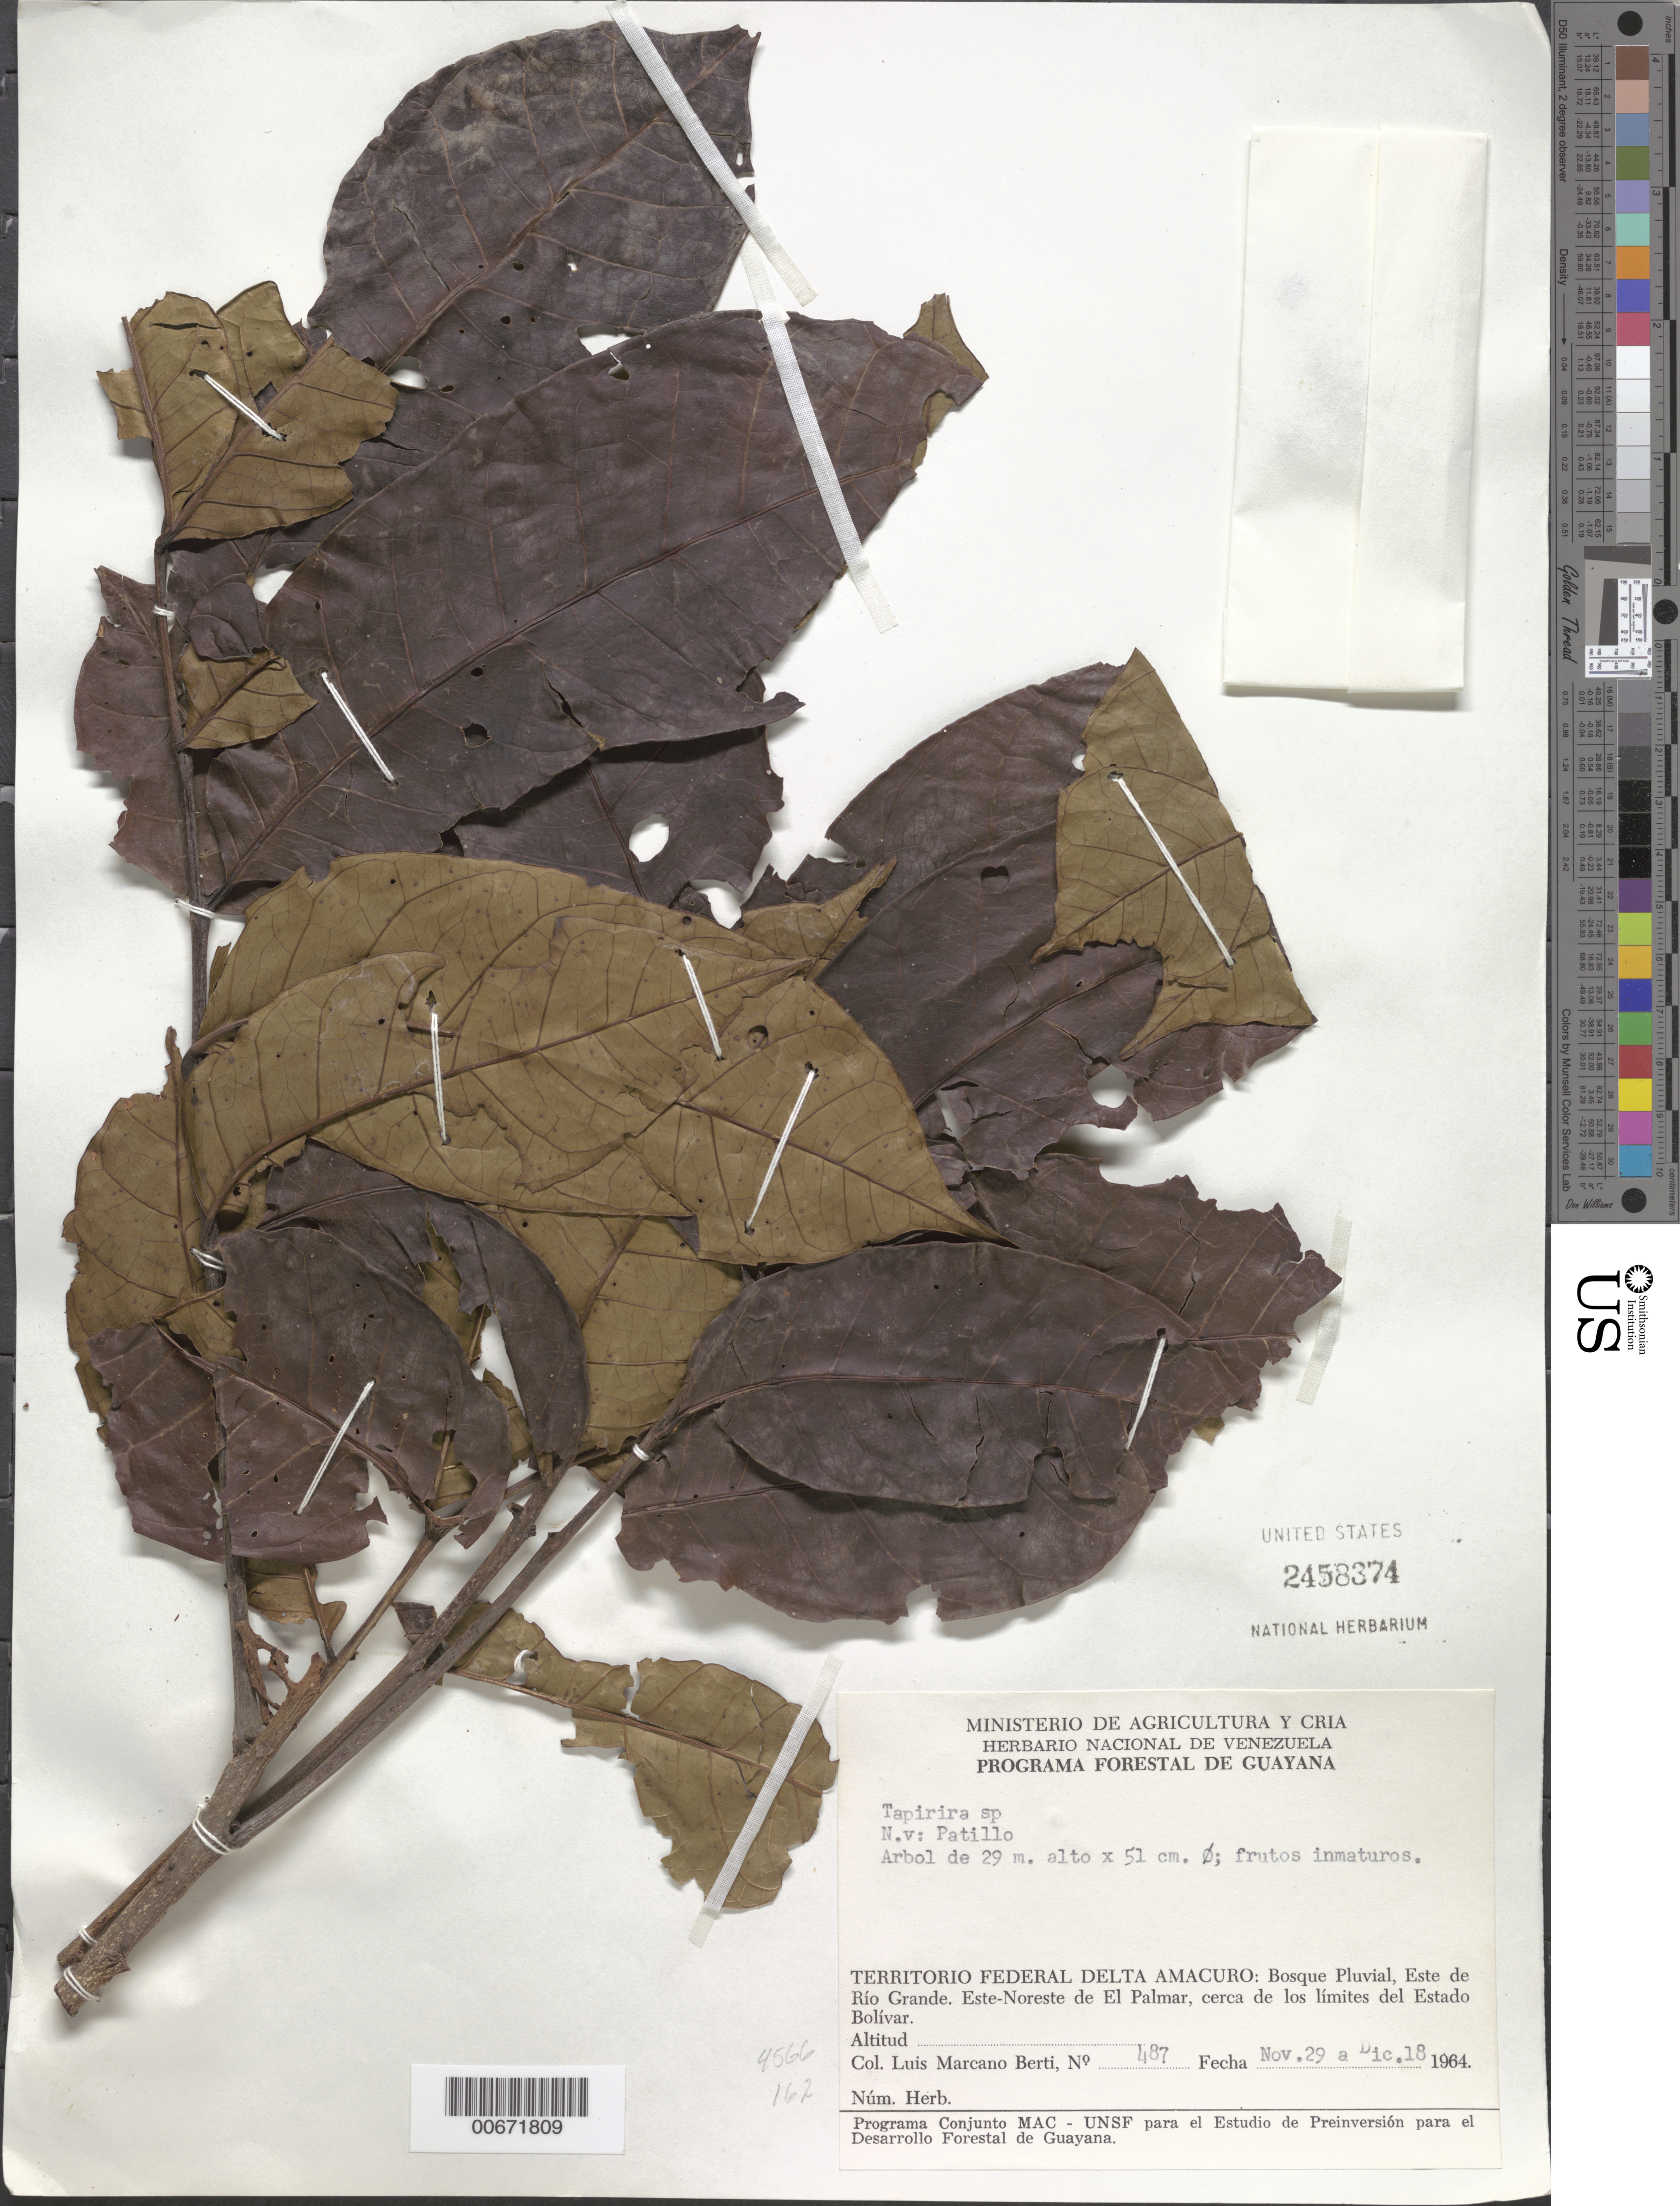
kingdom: Plantae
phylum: Tracheophyta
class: Magnoliopsida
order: Sapindales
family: Anacardiaceae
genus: Tapirira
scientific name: Tapirira sp.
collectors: L. Marcano-Berti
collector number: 487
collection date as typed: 29-Nov-64 to 18-Dec-64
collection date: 1964-11-29/1964-12-18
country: Venezuela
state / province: Delta Amacuro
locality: Este de Río Grande, ENE de El Palmar, cerca de los limites del Estado Bolívar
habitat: Bosque pluvial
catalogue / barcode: US 2458374